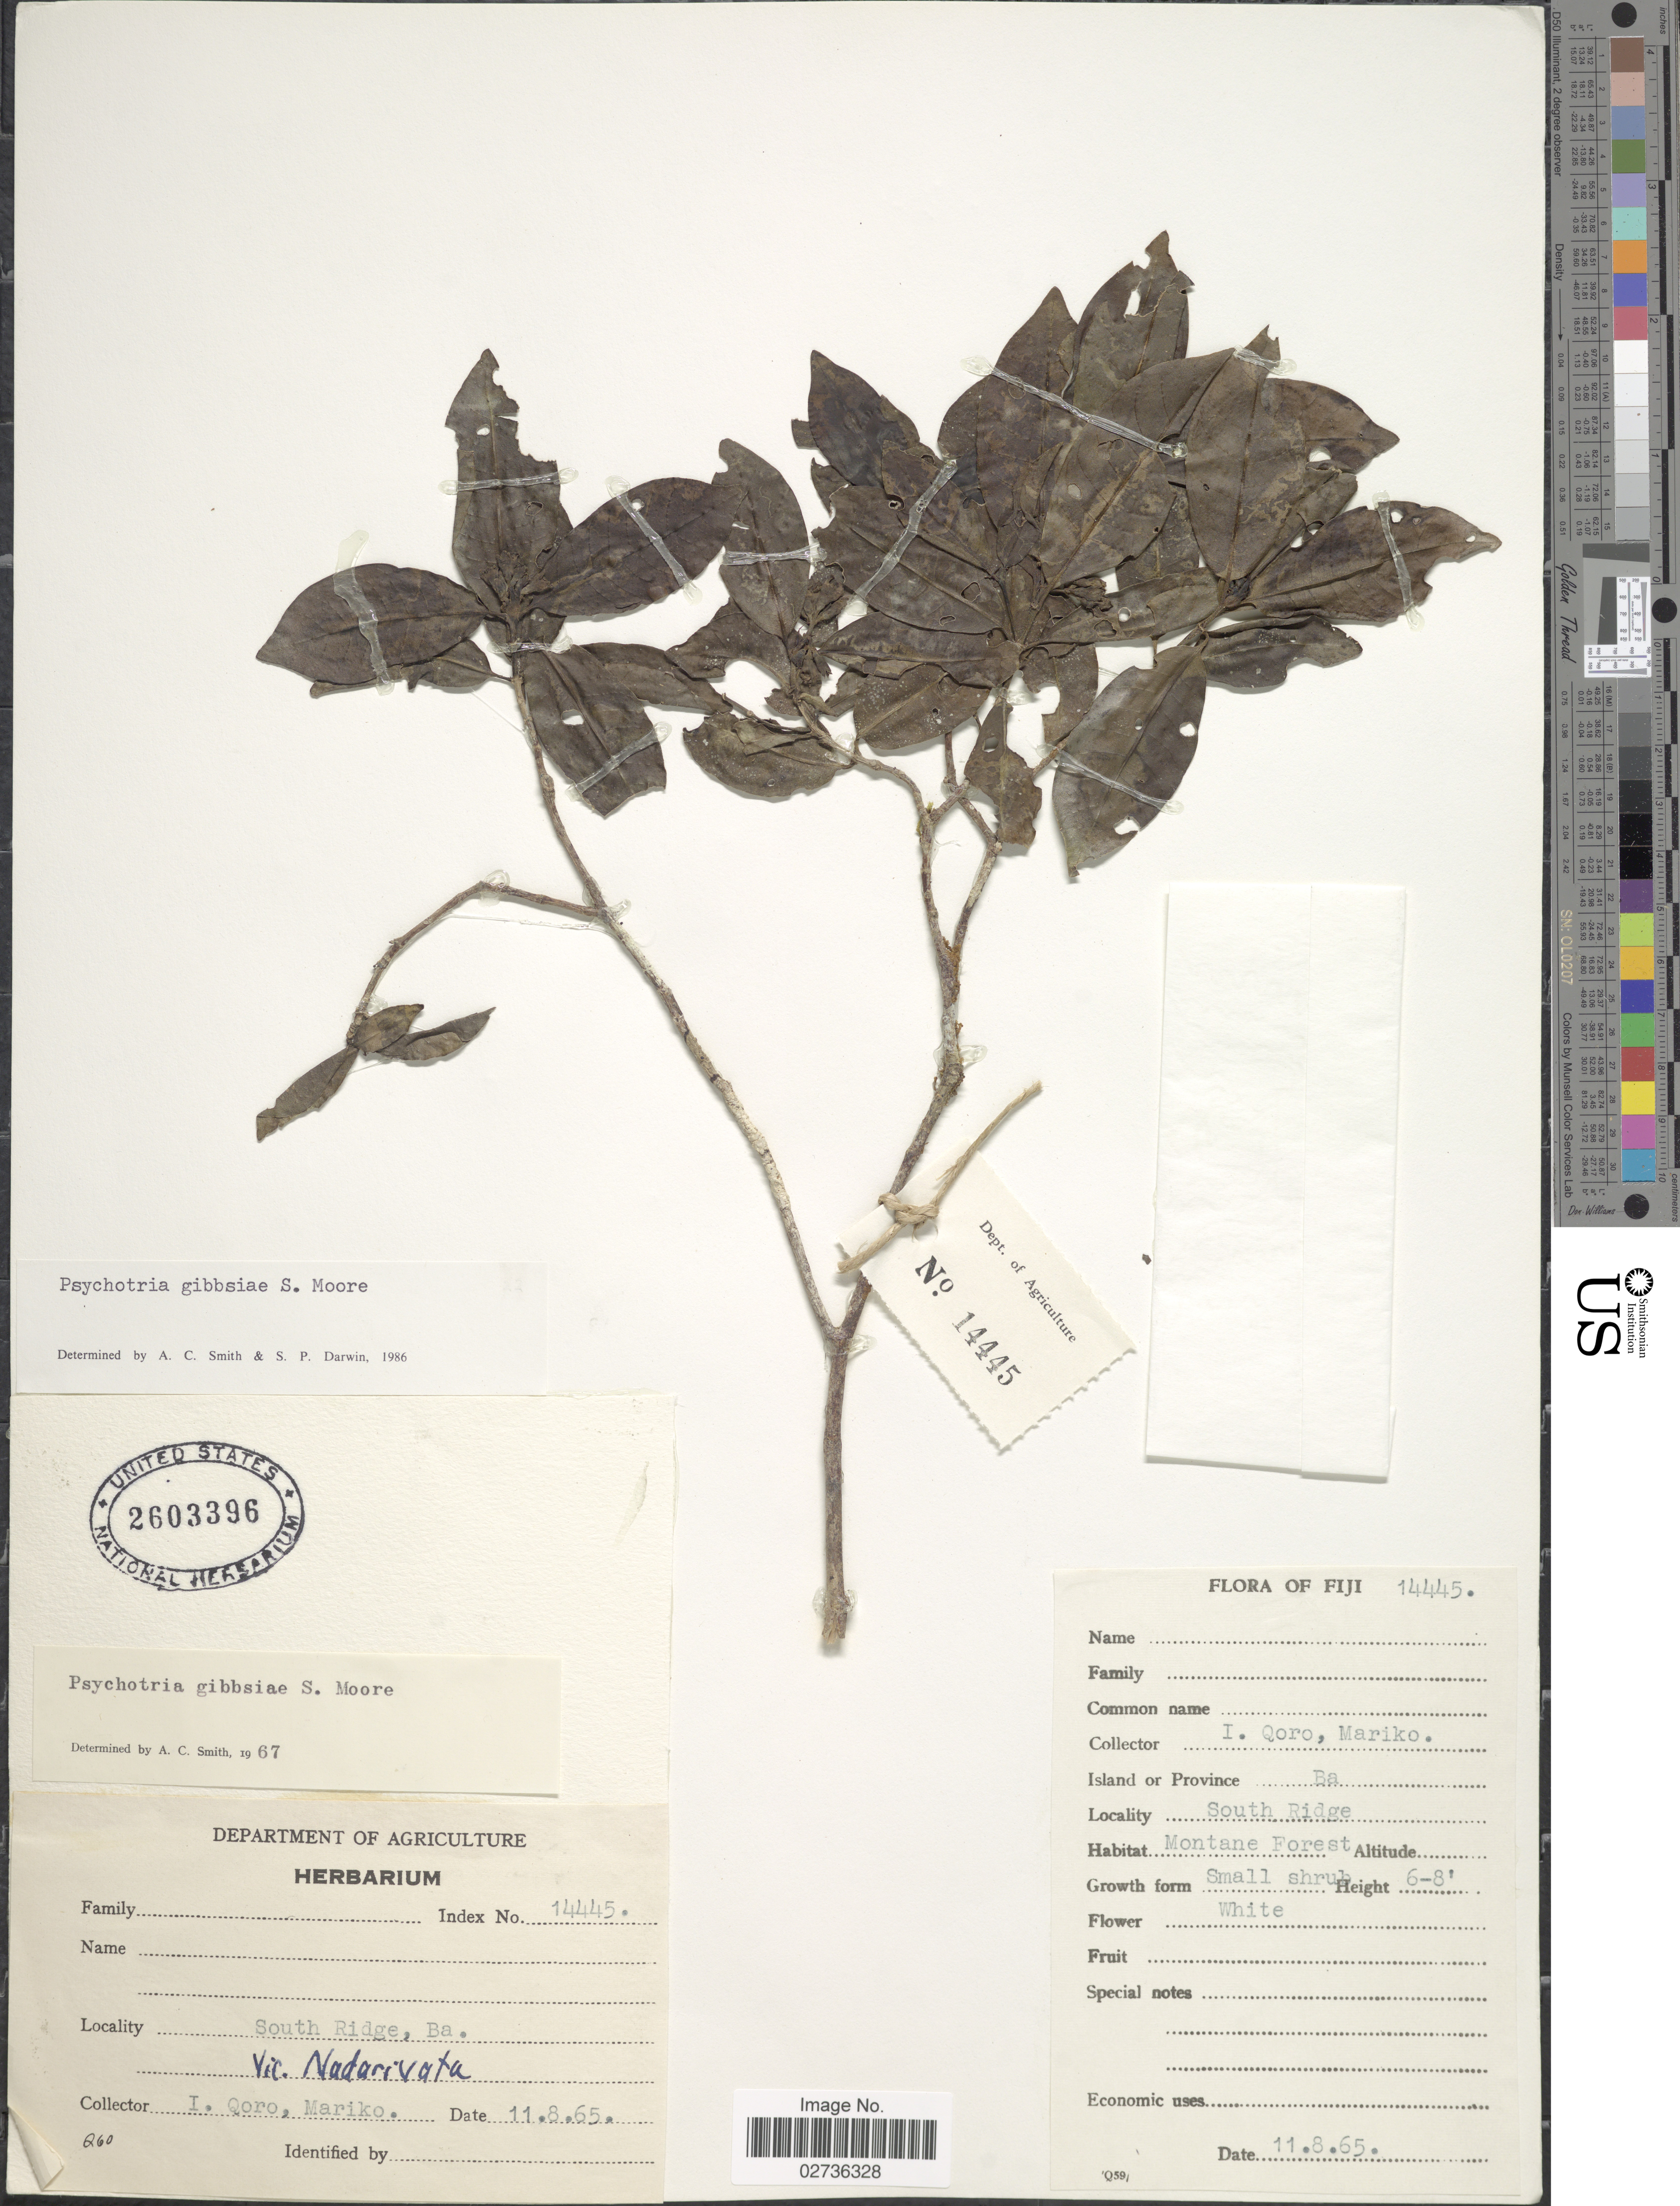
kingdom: Plantae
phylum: Tracheophyta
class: Magnoliopsida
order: Gentianales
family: Rubiaceae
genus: Psychotria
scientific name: Psychotria gibbsiae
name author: S. Moore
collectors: I. Qoro & Mariko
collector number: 14445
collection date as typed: Transcribed d/m/y: 11/8/65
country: Fiji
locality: Island of Province: Ba. South Ridge. Vic. Nadarivata.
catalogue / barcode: US 2603396